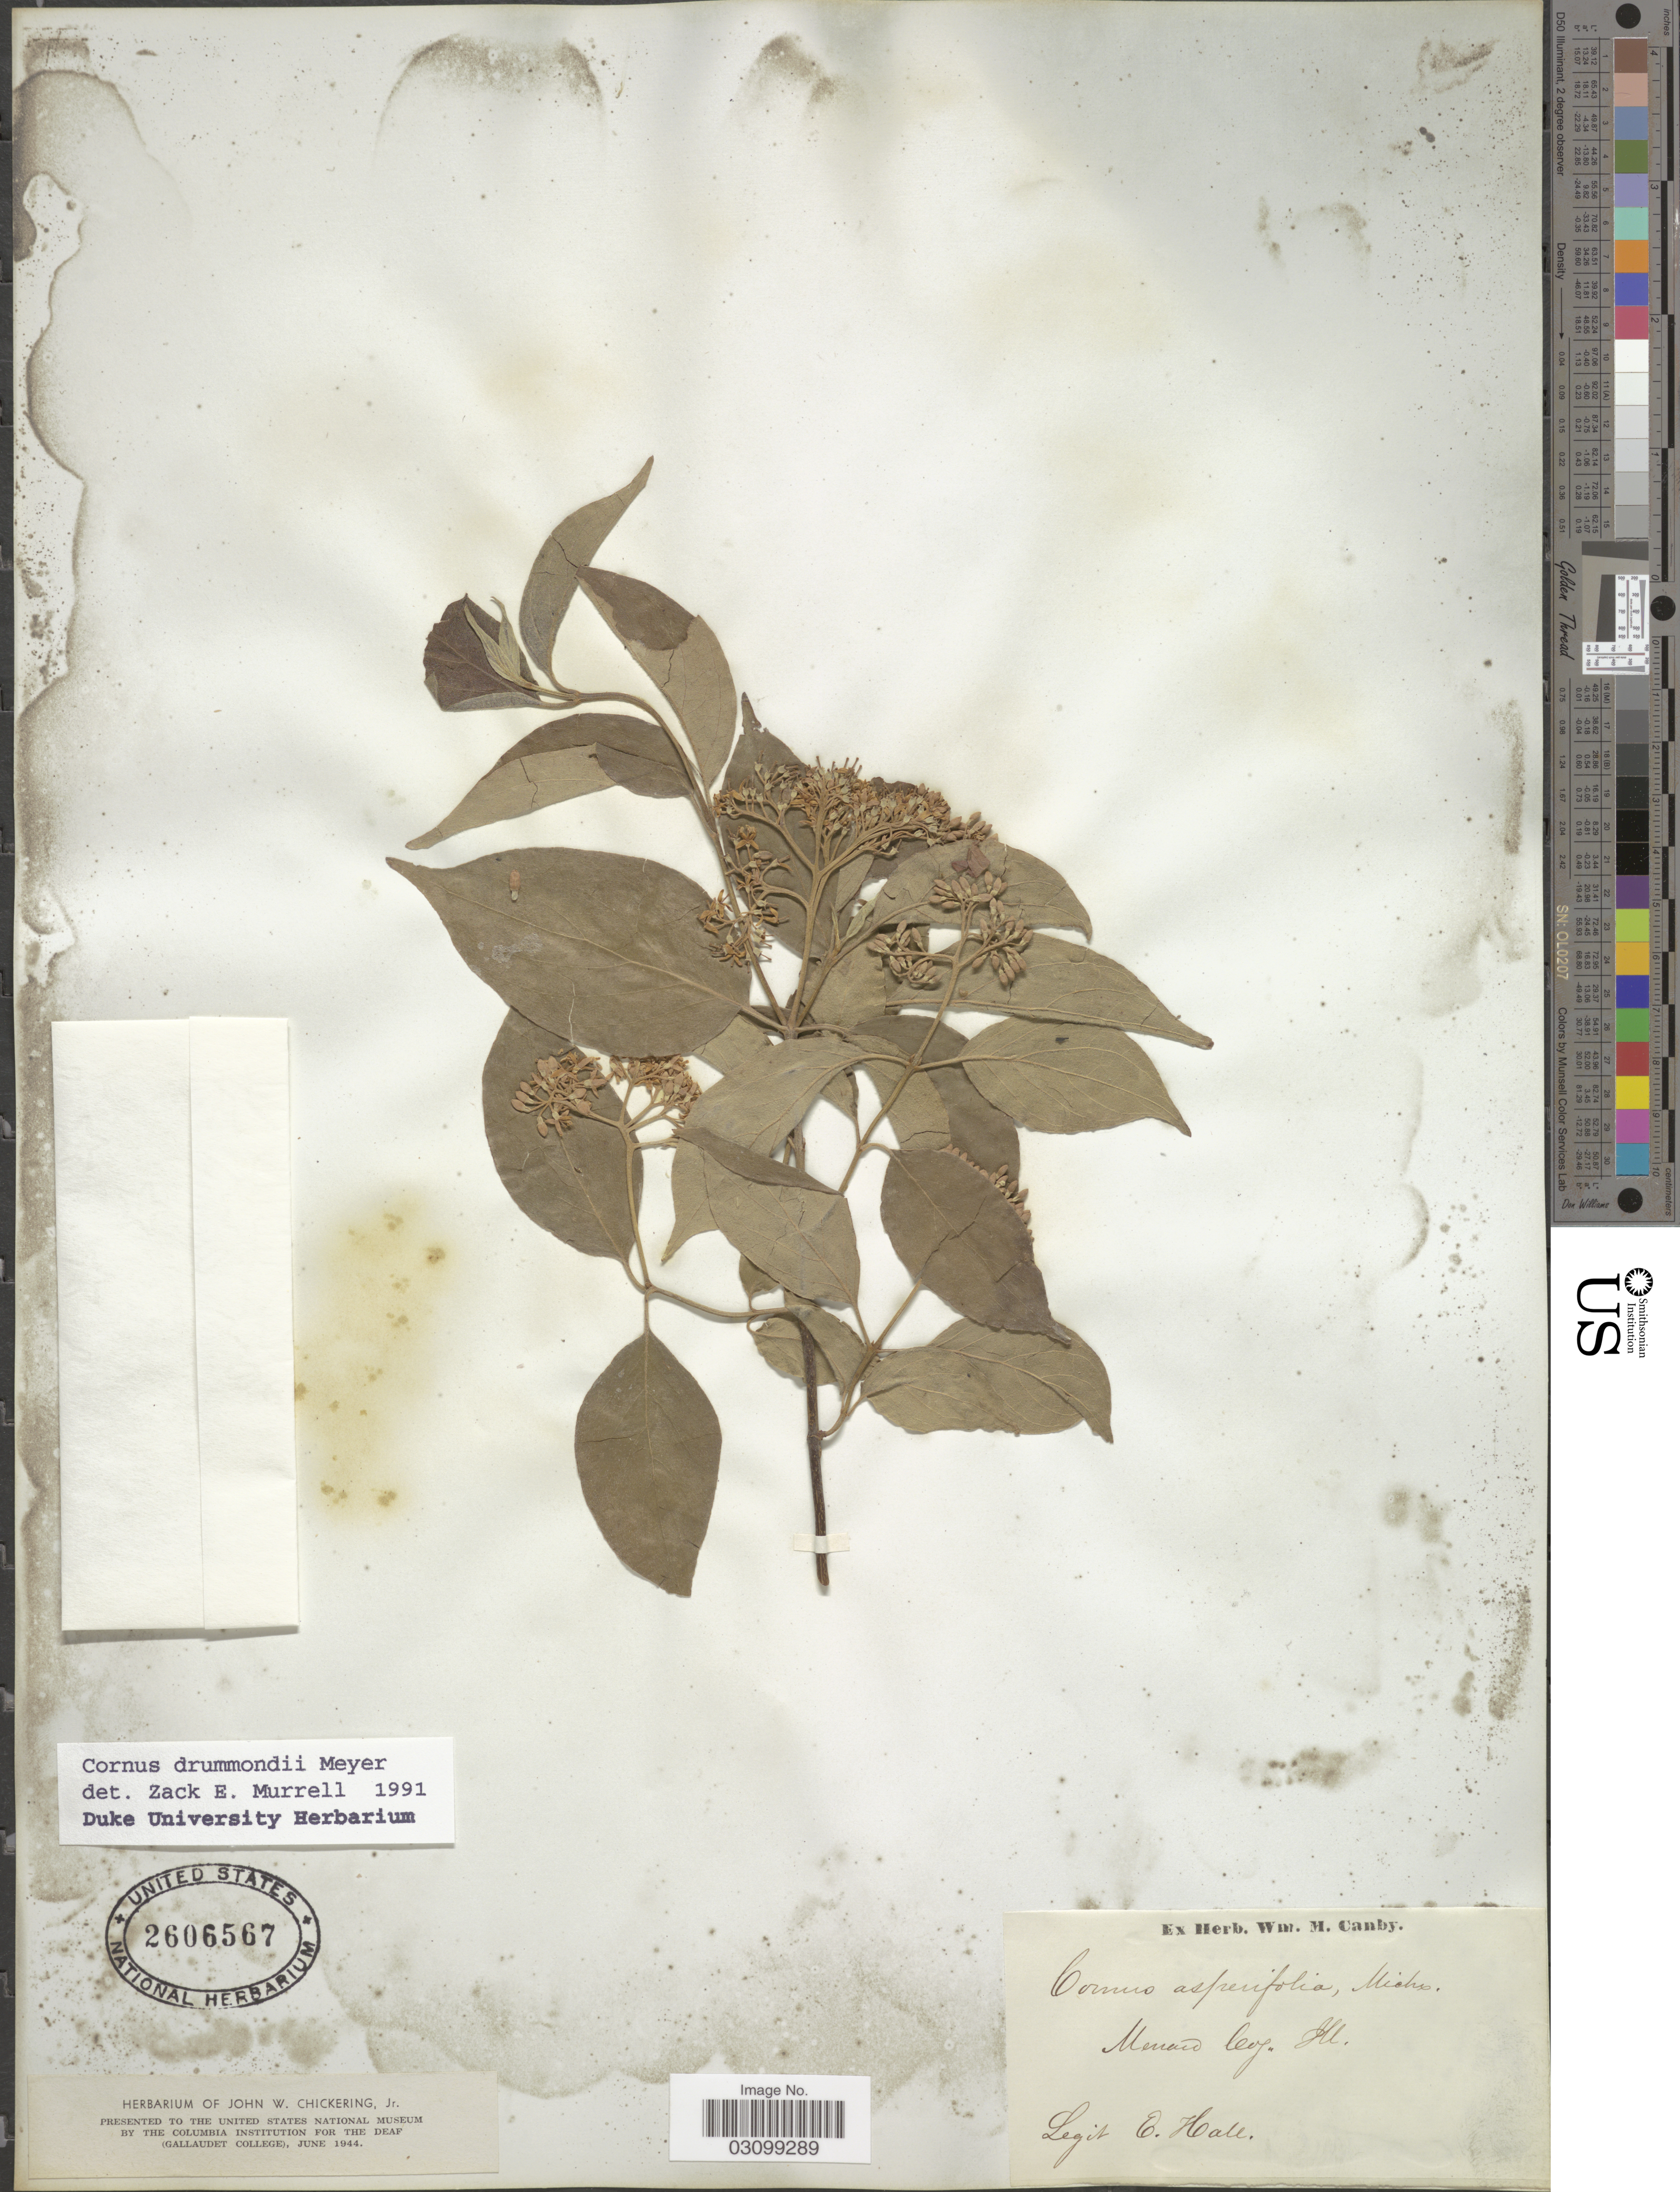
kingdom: Plantae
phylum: Tracheophyta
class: Magnoliopsida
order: Cornales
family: Cornaceae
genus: Cornus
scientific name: Cornus drummondii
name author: C.A. Mey.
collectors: E. Hall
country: United States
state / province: Illinois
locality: Menard Co.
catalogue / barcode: US 2606567